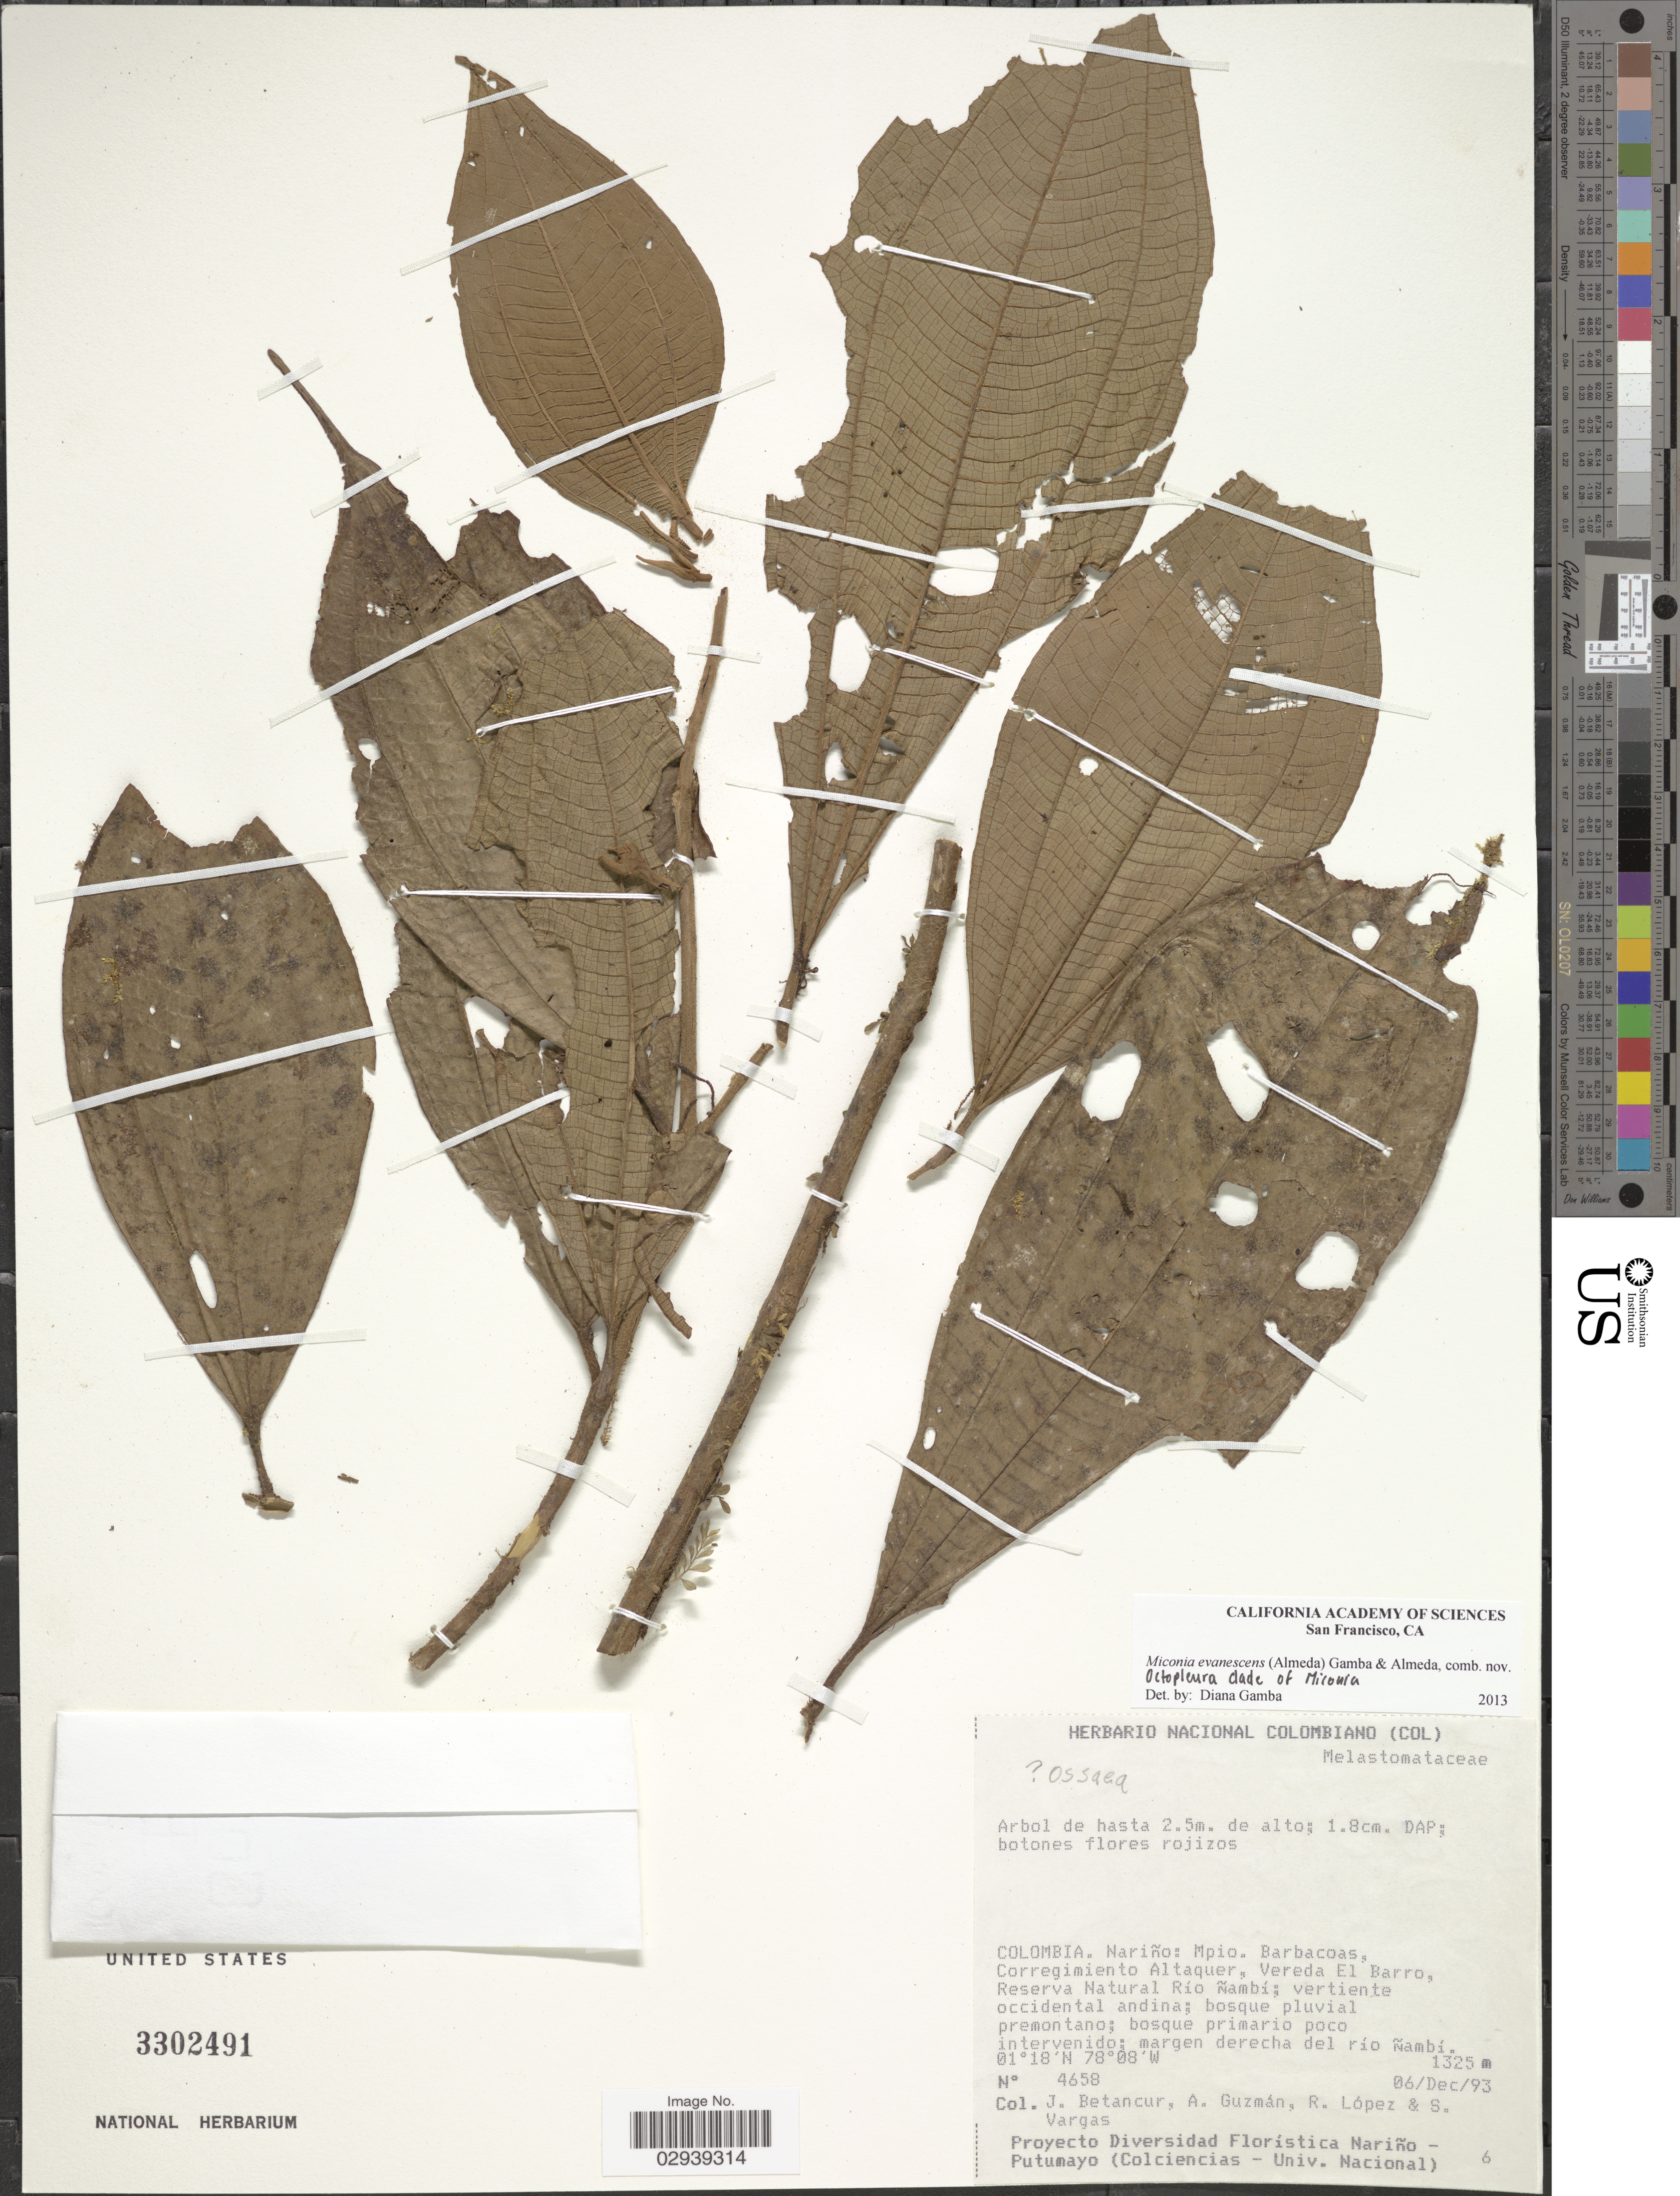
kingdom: Plantae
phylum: Tracheophyta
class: Magnoliopsida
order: Myrtales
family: Melastomataceae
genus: Miconia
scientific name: Miconia evanescens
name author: (Almeda) Gamba & Almeda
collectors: J. Betancur, A. Guzman, R. Lopez & S. Vargas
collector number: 4658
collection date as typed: Transcribed d/m/y: 6/12/93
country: Colombia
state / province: Nariño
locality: Mpio. Barbacoas, Corregimiento Altaquer, Vereda El Barro, Reserva Natural Río Ñambi; vertiente occidental andian. Margen derecha del río Ñambí.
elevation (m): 1325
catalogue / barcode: US 3302491